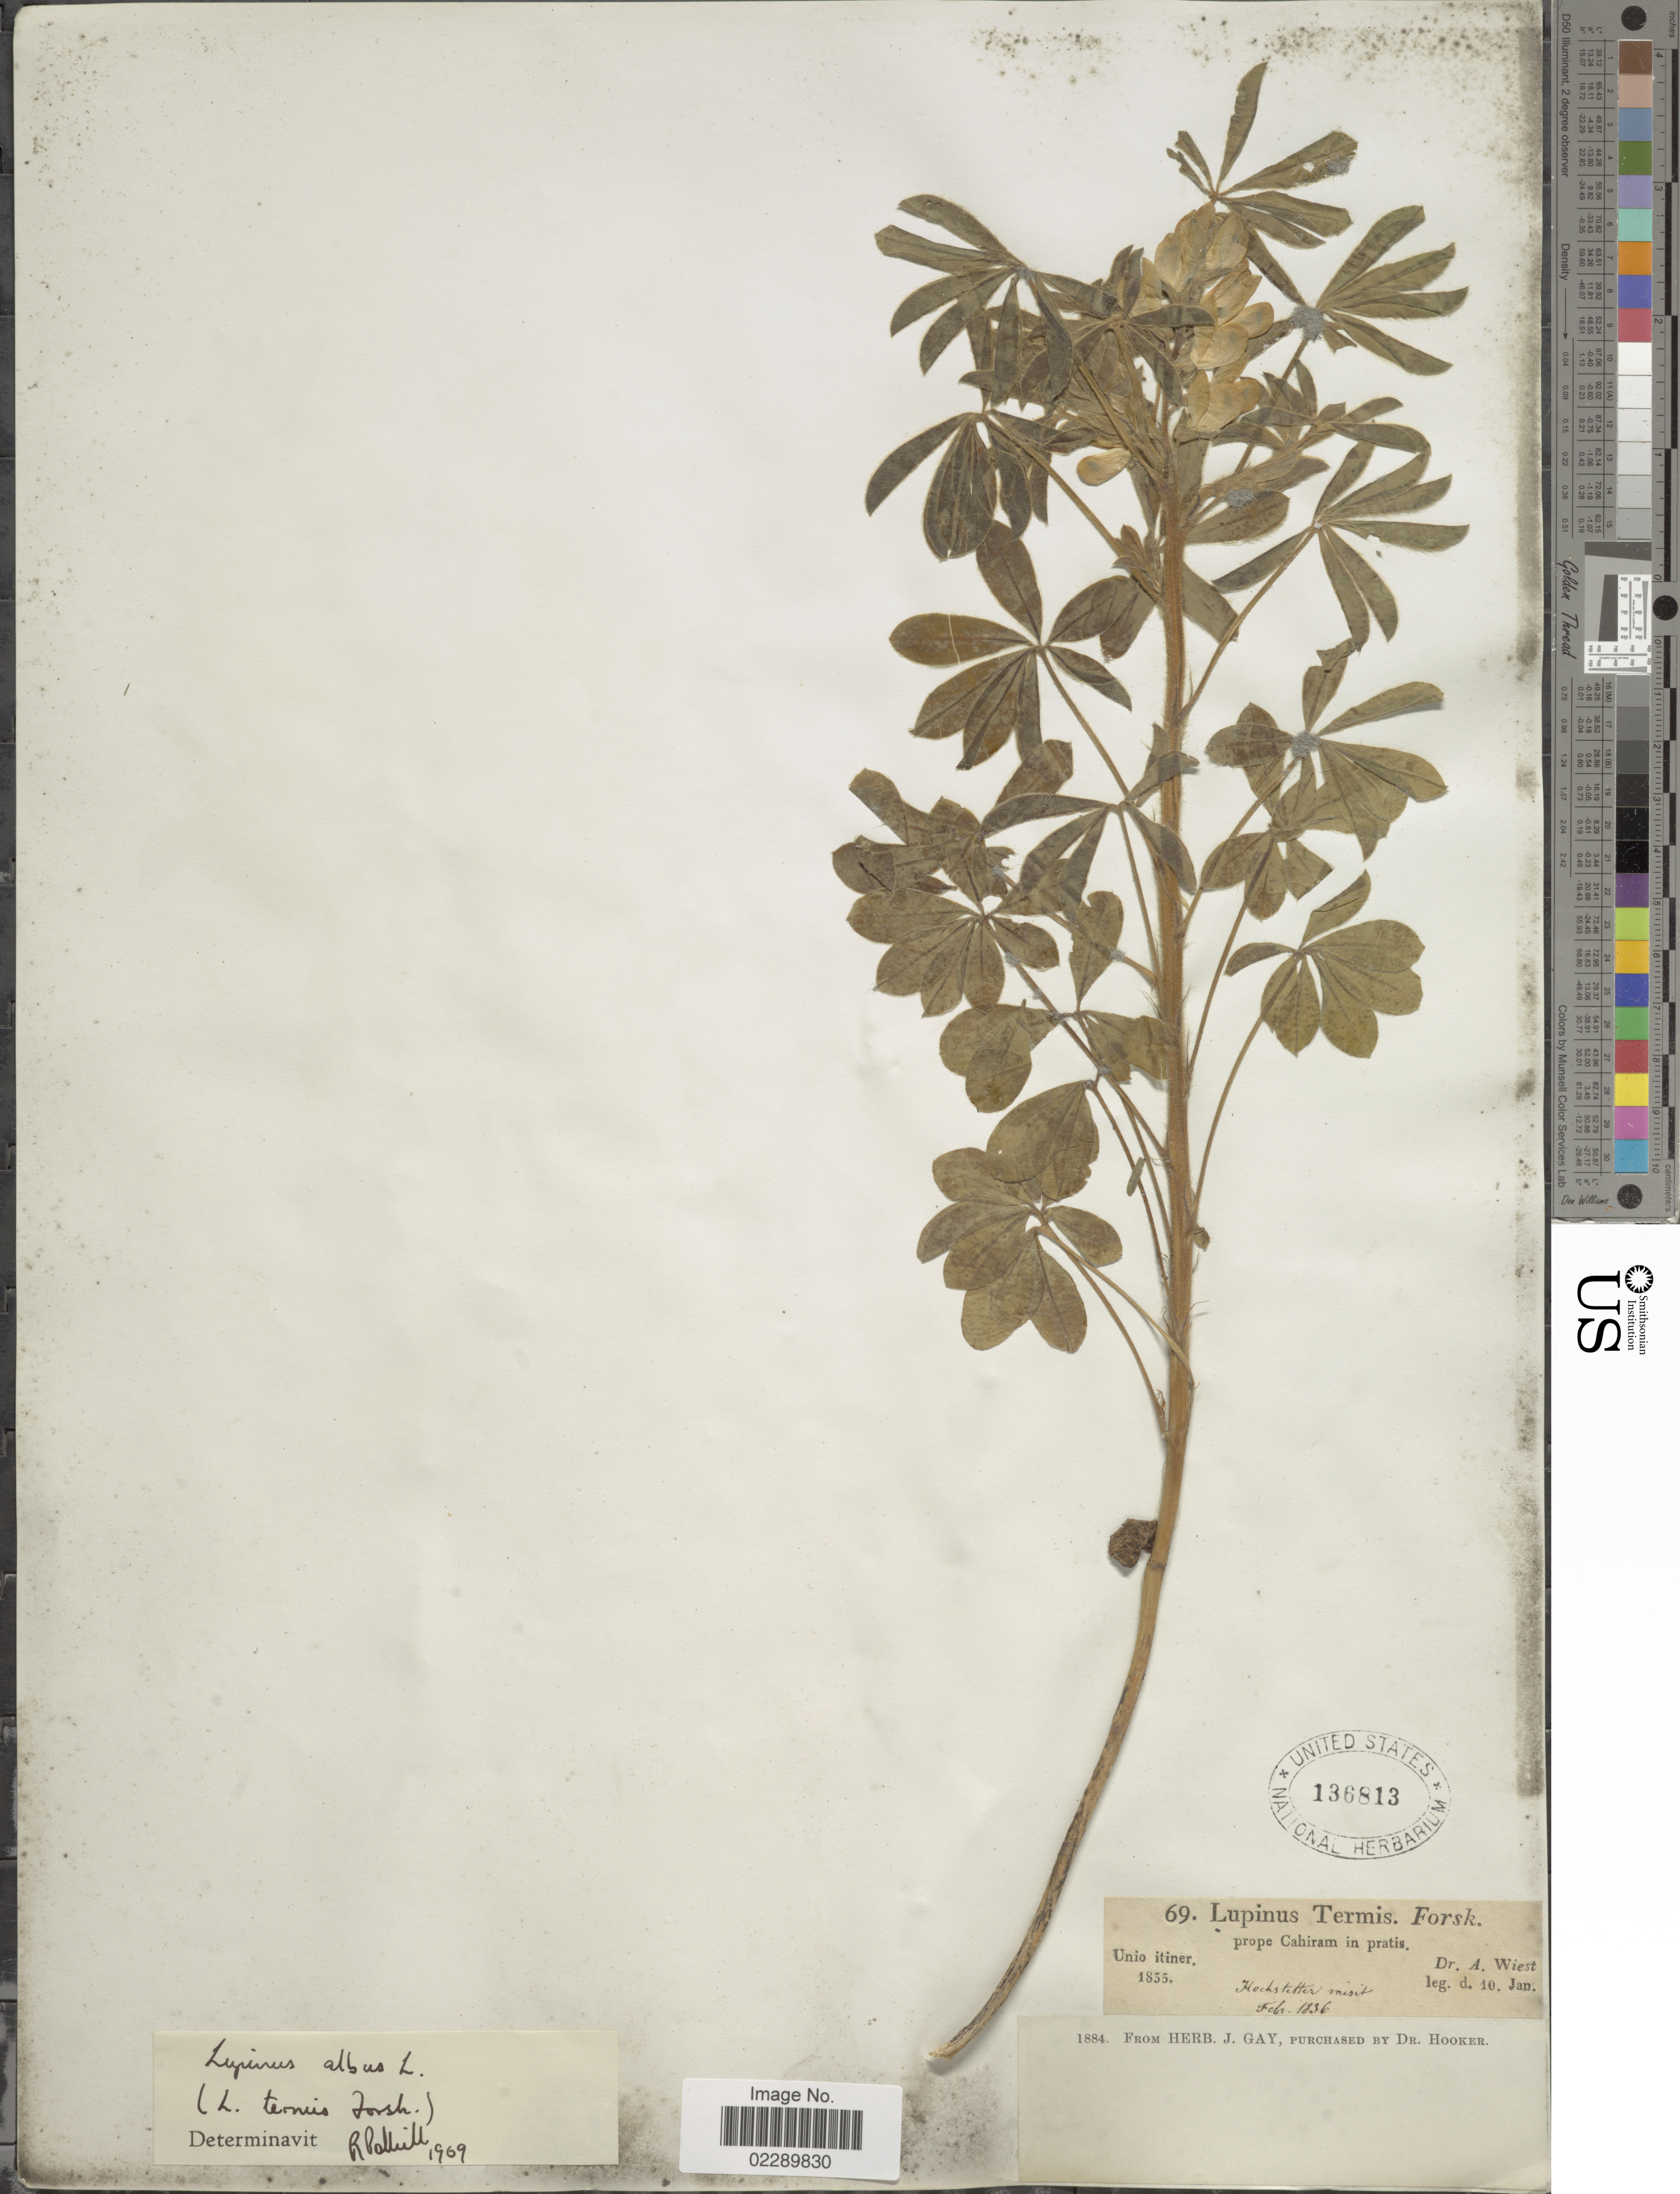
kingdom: Plantae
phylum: Tracheophyta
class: Magnoliopsida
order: Fabales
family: Fabaceae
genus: Lupinus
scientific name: Lupinus albus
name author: L.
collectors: A. Wiest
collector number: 69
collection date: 1855-01-10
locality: Prope Cahiram in pratis.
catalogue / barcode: US 136813